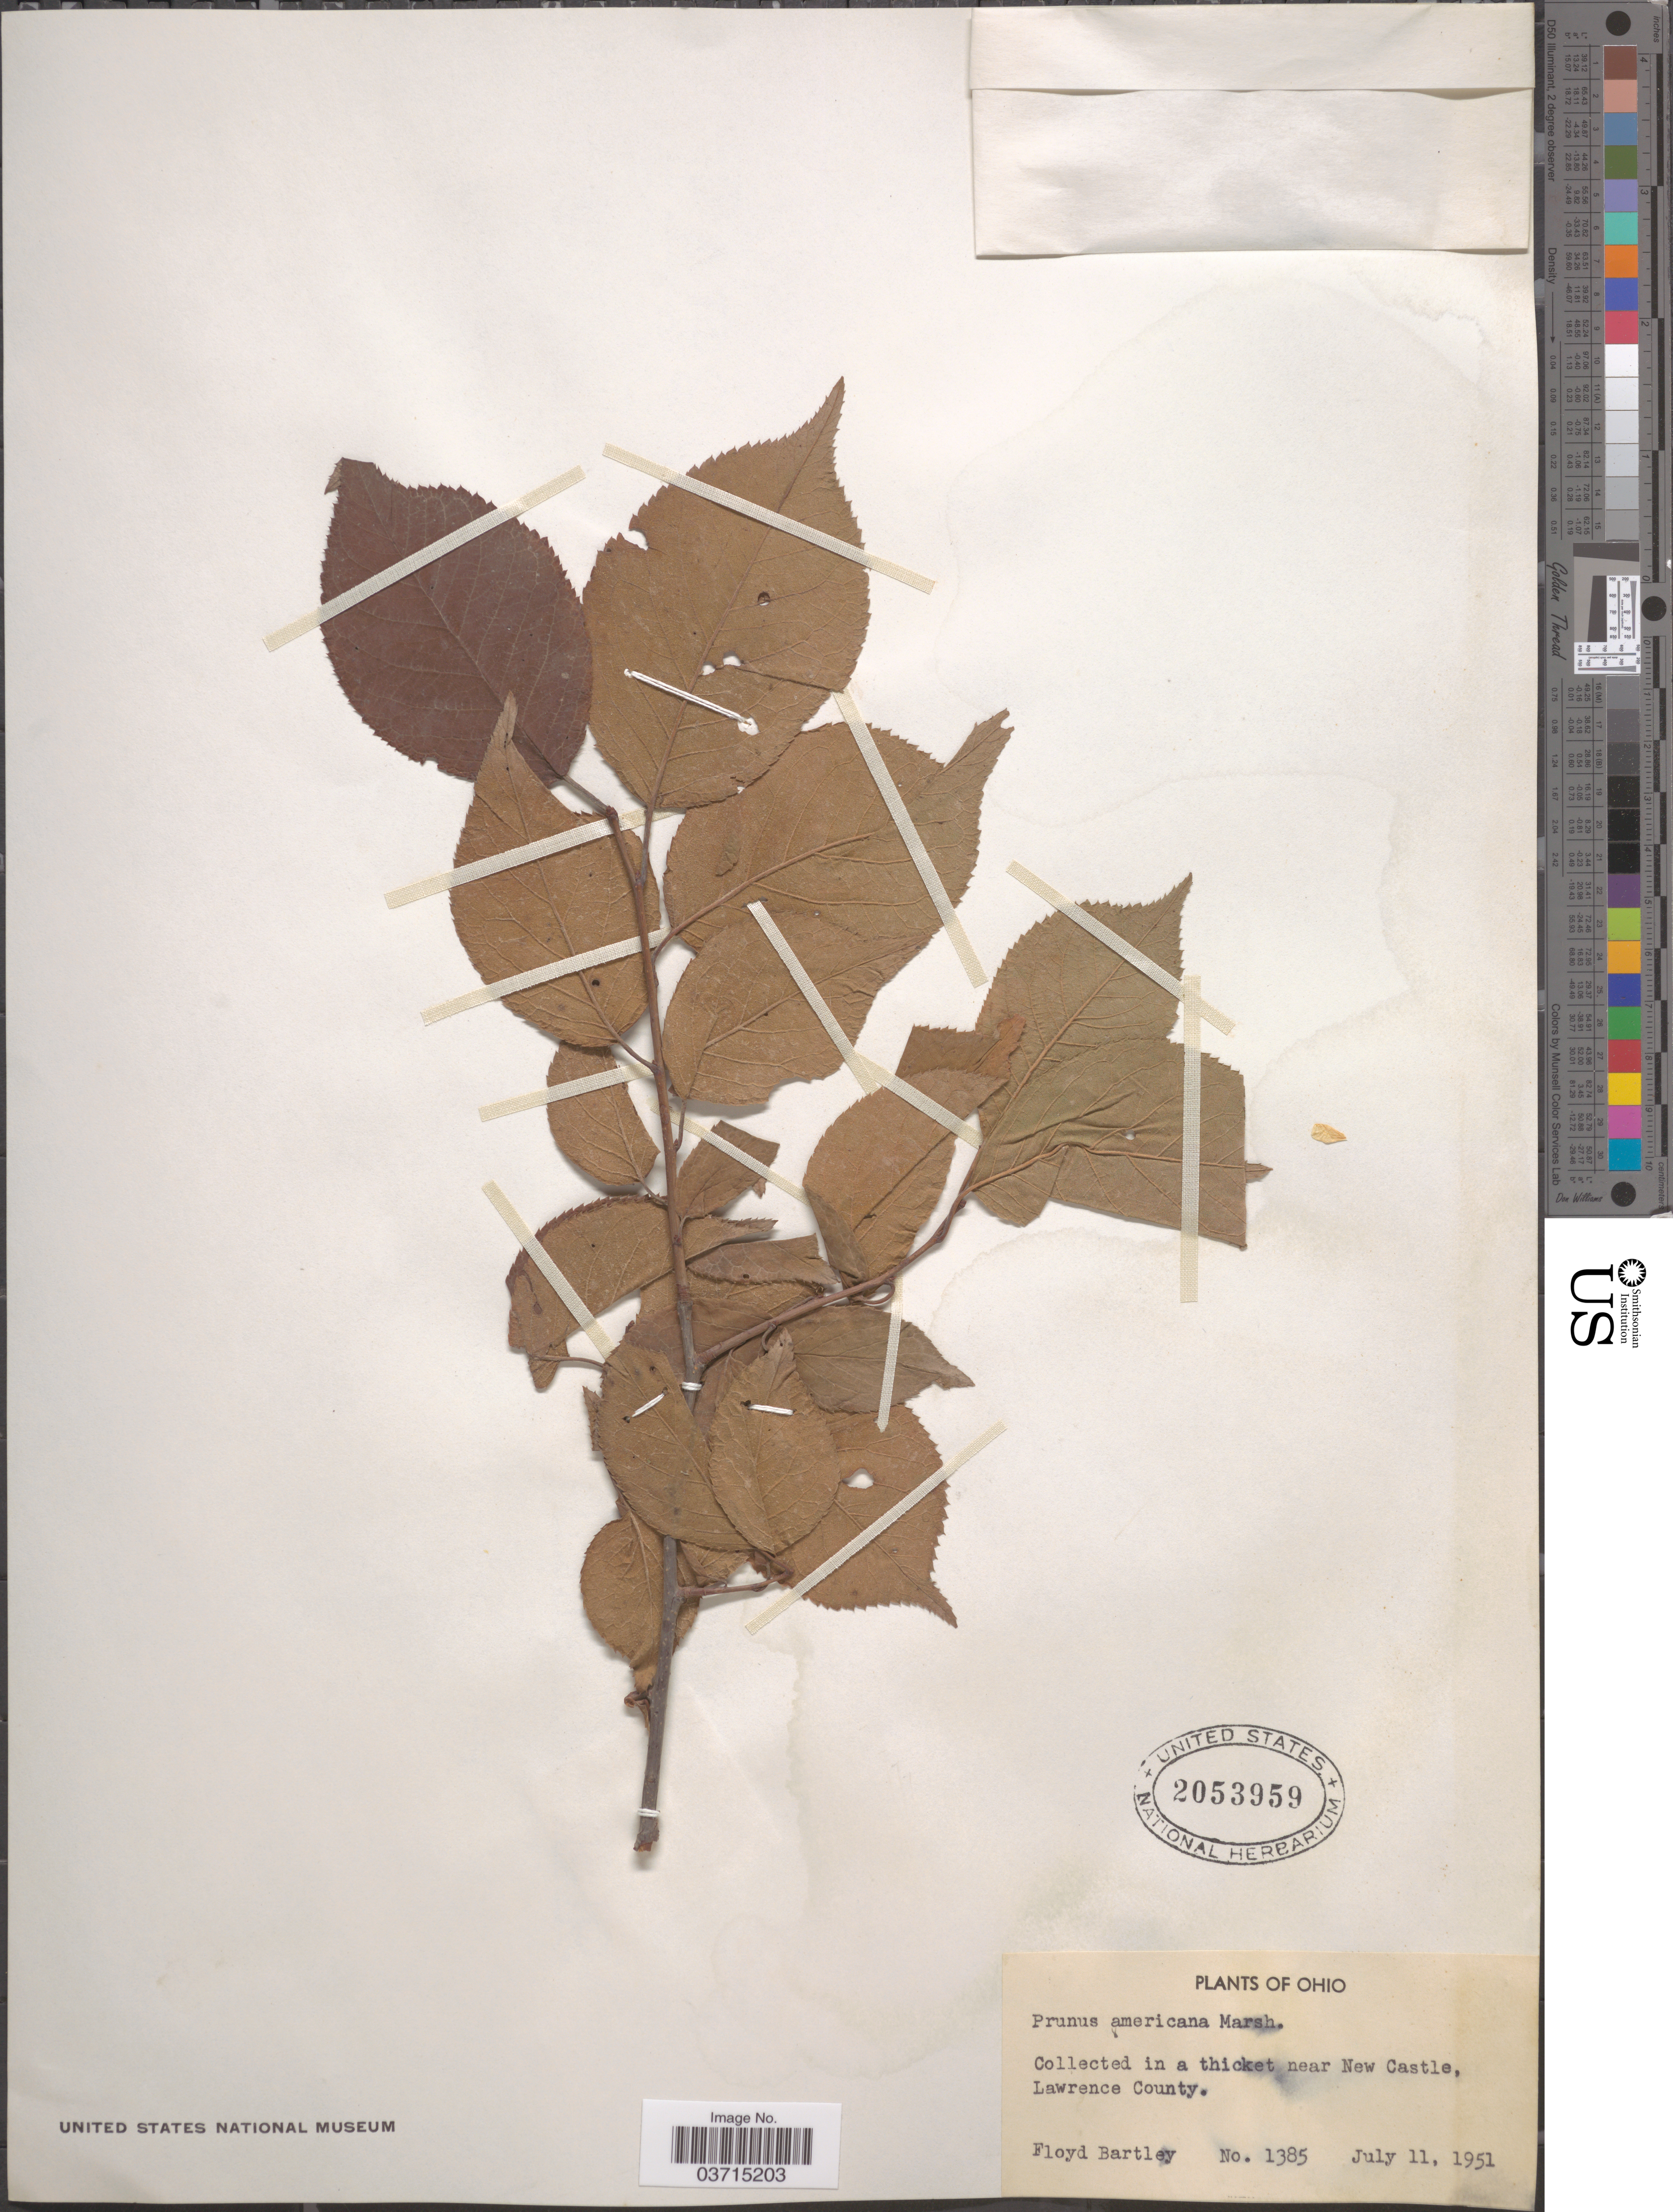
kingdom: Plantae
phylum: Tracheophyta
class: Magnoliopsida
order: Rosales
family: Rosaceae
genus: Prunus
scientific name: Prunus americana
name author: Marshall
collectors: F. Bartley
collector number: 1385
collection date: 1951-07-11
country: United States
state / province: Ohio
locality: Near New Castle, Lawrence County.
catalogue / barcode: US 2053959